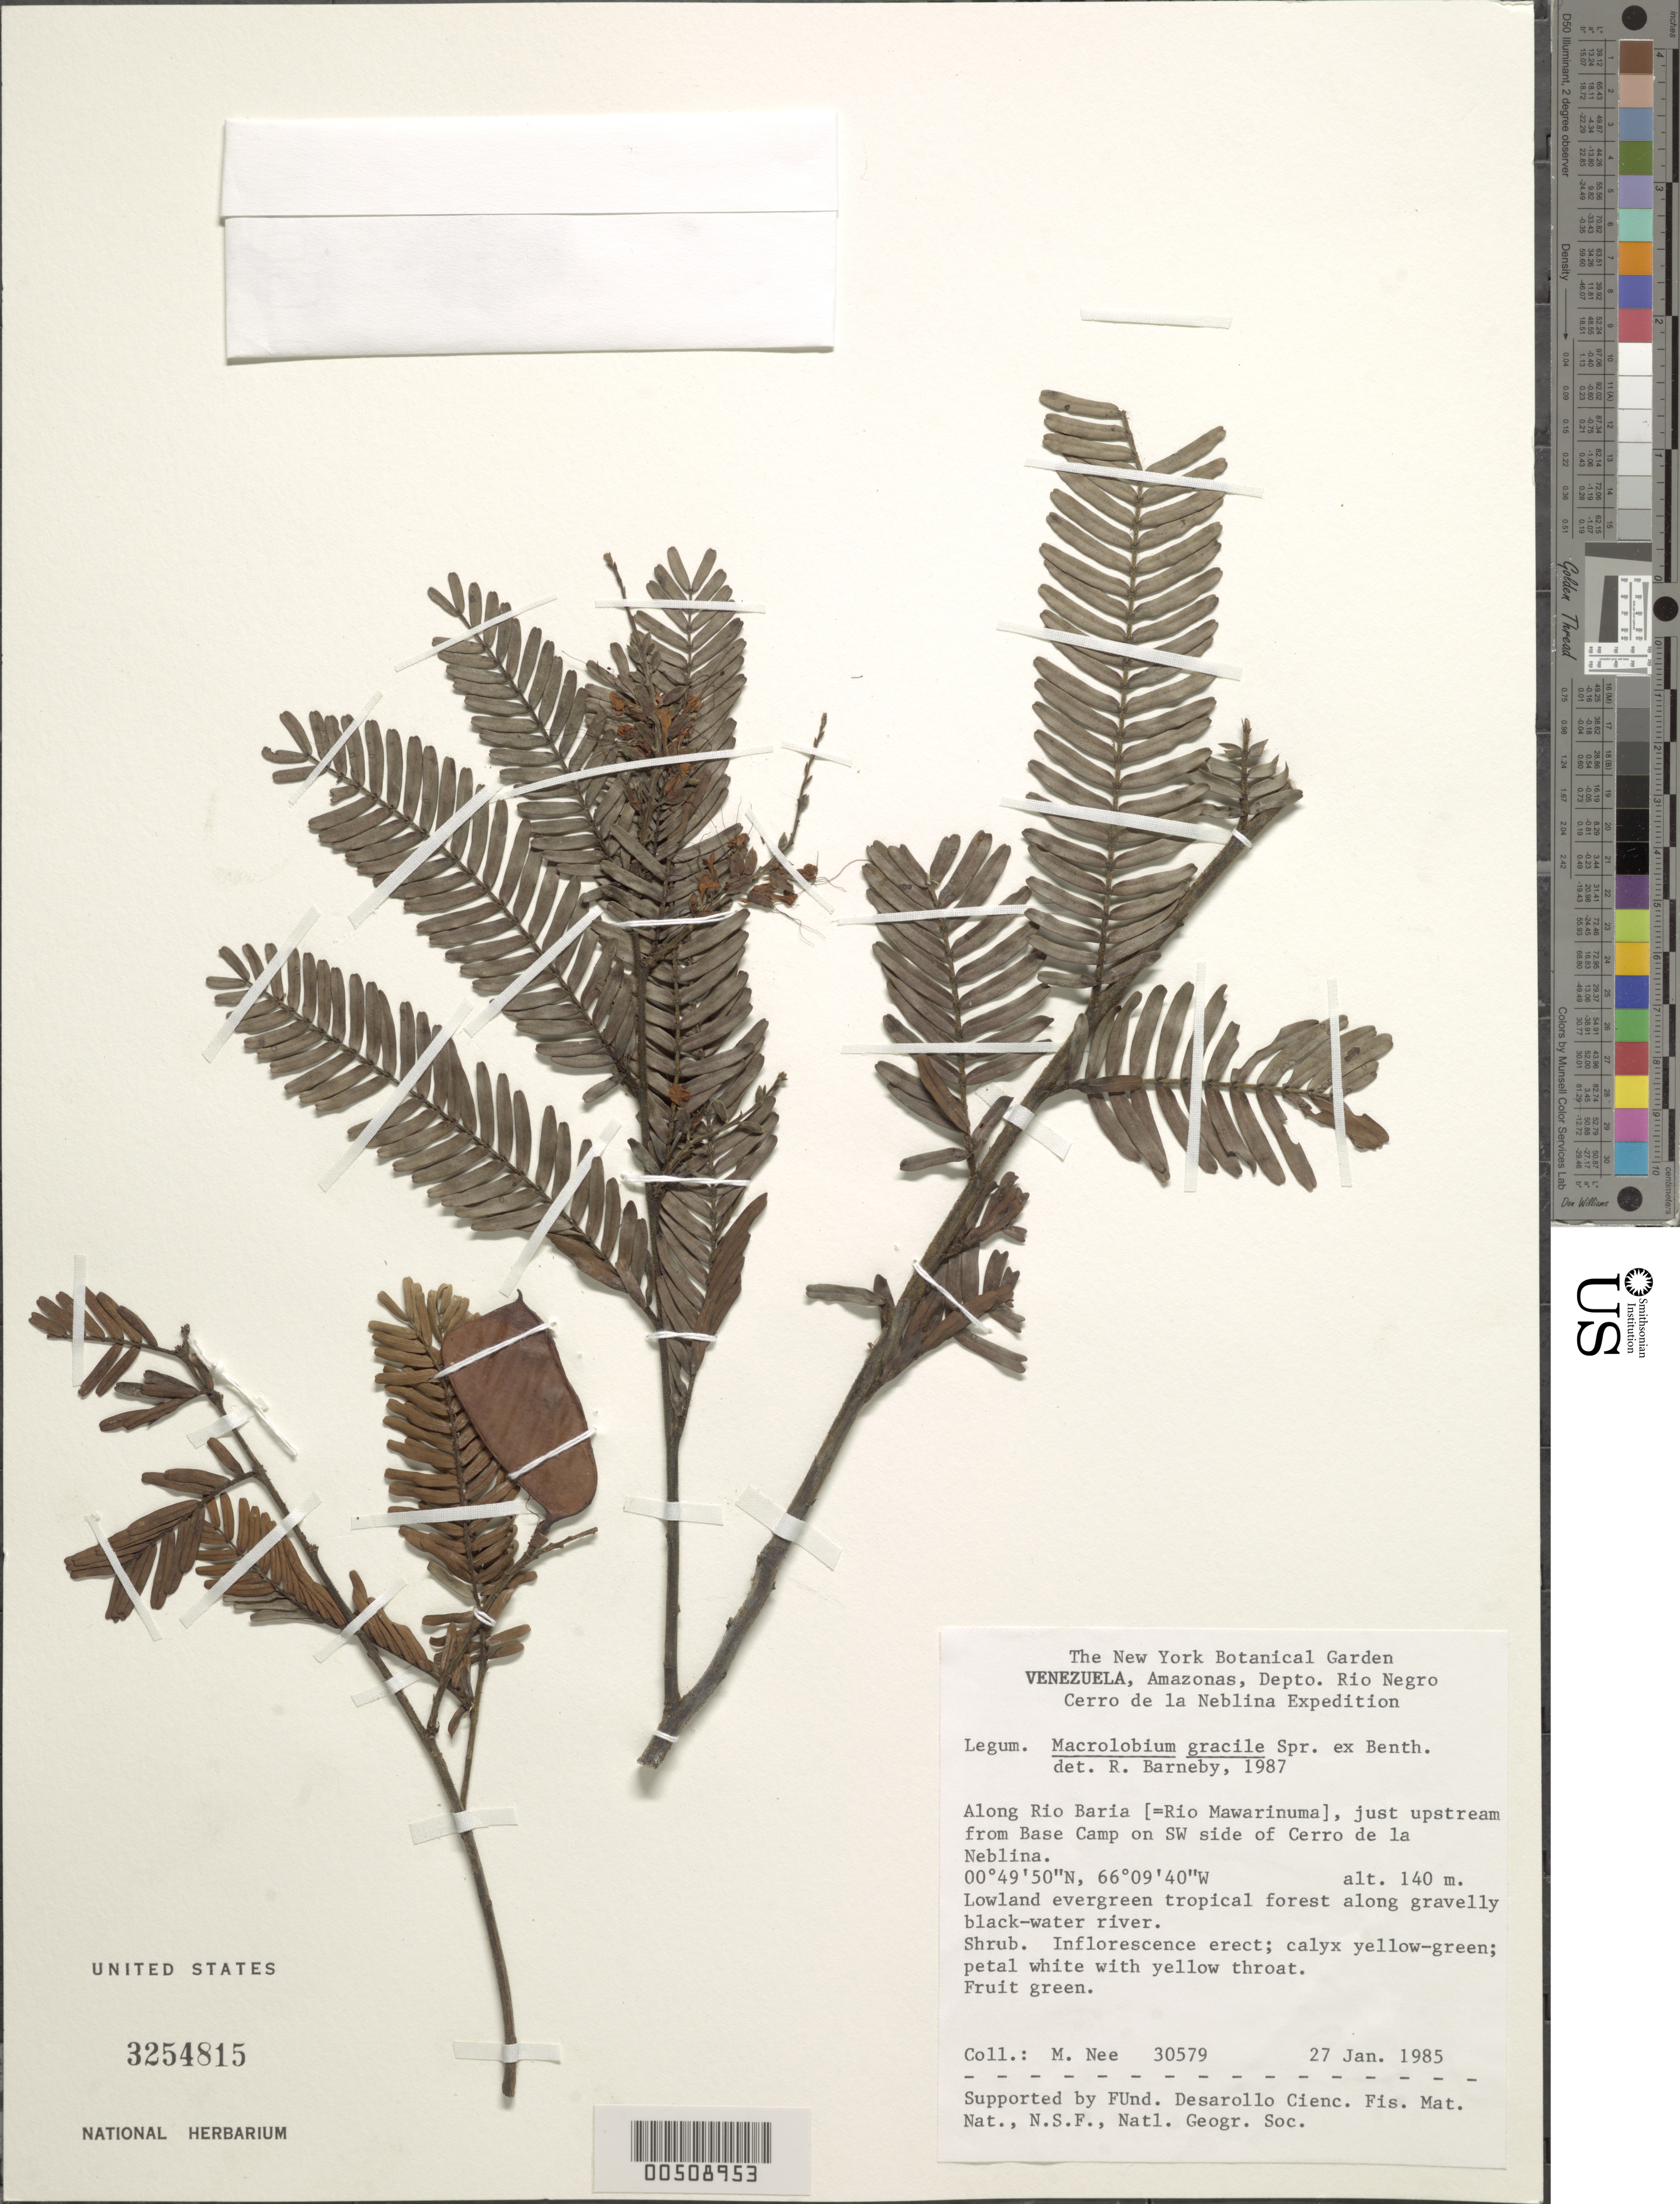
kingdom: Plantae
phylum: Tracheophyta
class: Magnoliopsida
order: Fabales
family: Fabaceae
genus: Macrolobium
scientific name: Macrolobium gracile var. gracile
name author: Spruce ex Benth.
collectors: M. Nee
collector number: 30579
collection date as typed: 27 Jan 1985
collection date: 1985-01-27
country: Venezuela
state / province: Amazonas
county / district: Rio Negro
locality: Cerro de la neblina, rio mawarinuma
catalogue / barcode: US 3254815